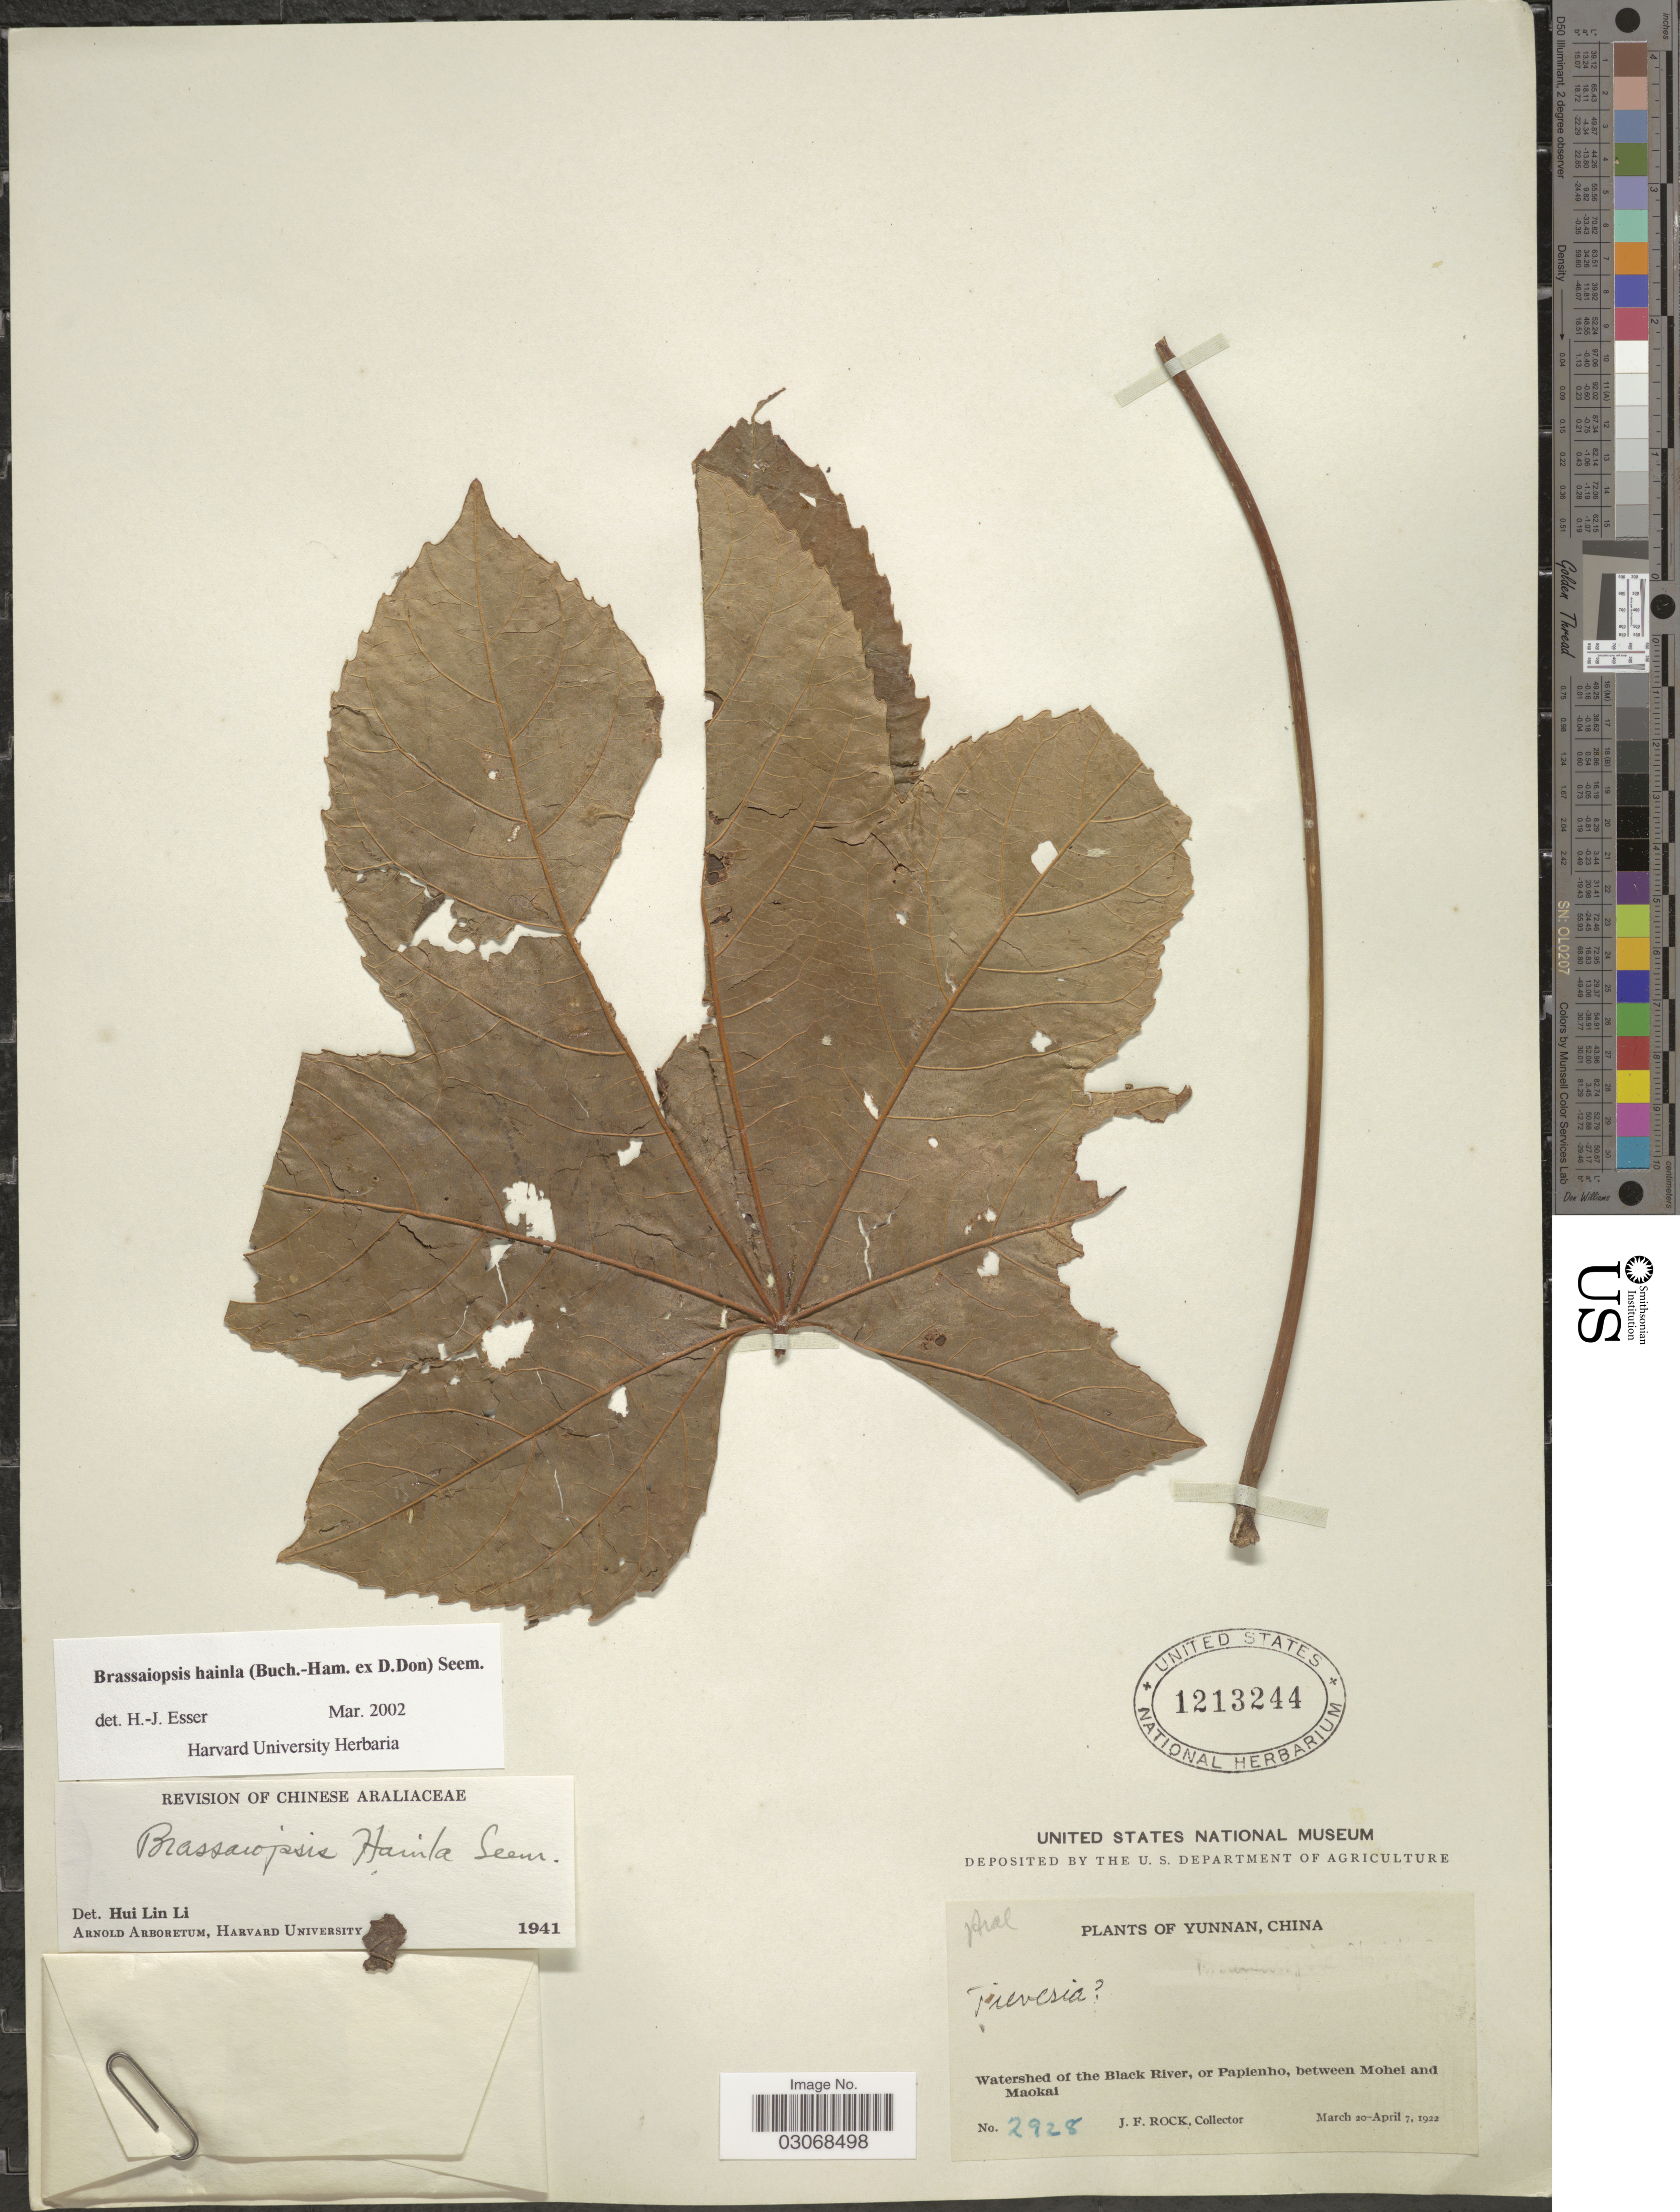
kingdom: Plantae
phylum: Tracheophyta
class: Magnoliopsida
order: Apiales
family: Araliaceae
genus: Brassaiopsis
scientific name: Brassaiopsis hainla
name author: (Buch.-Ham.) Seem.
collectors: J. Rock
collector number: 2928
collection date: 1922-03-20/1922-04-07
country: China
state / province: Yunnan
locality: Watershed of the Balck River, or Papienho, between Mohei and Maokai.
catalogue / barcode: US 1213244